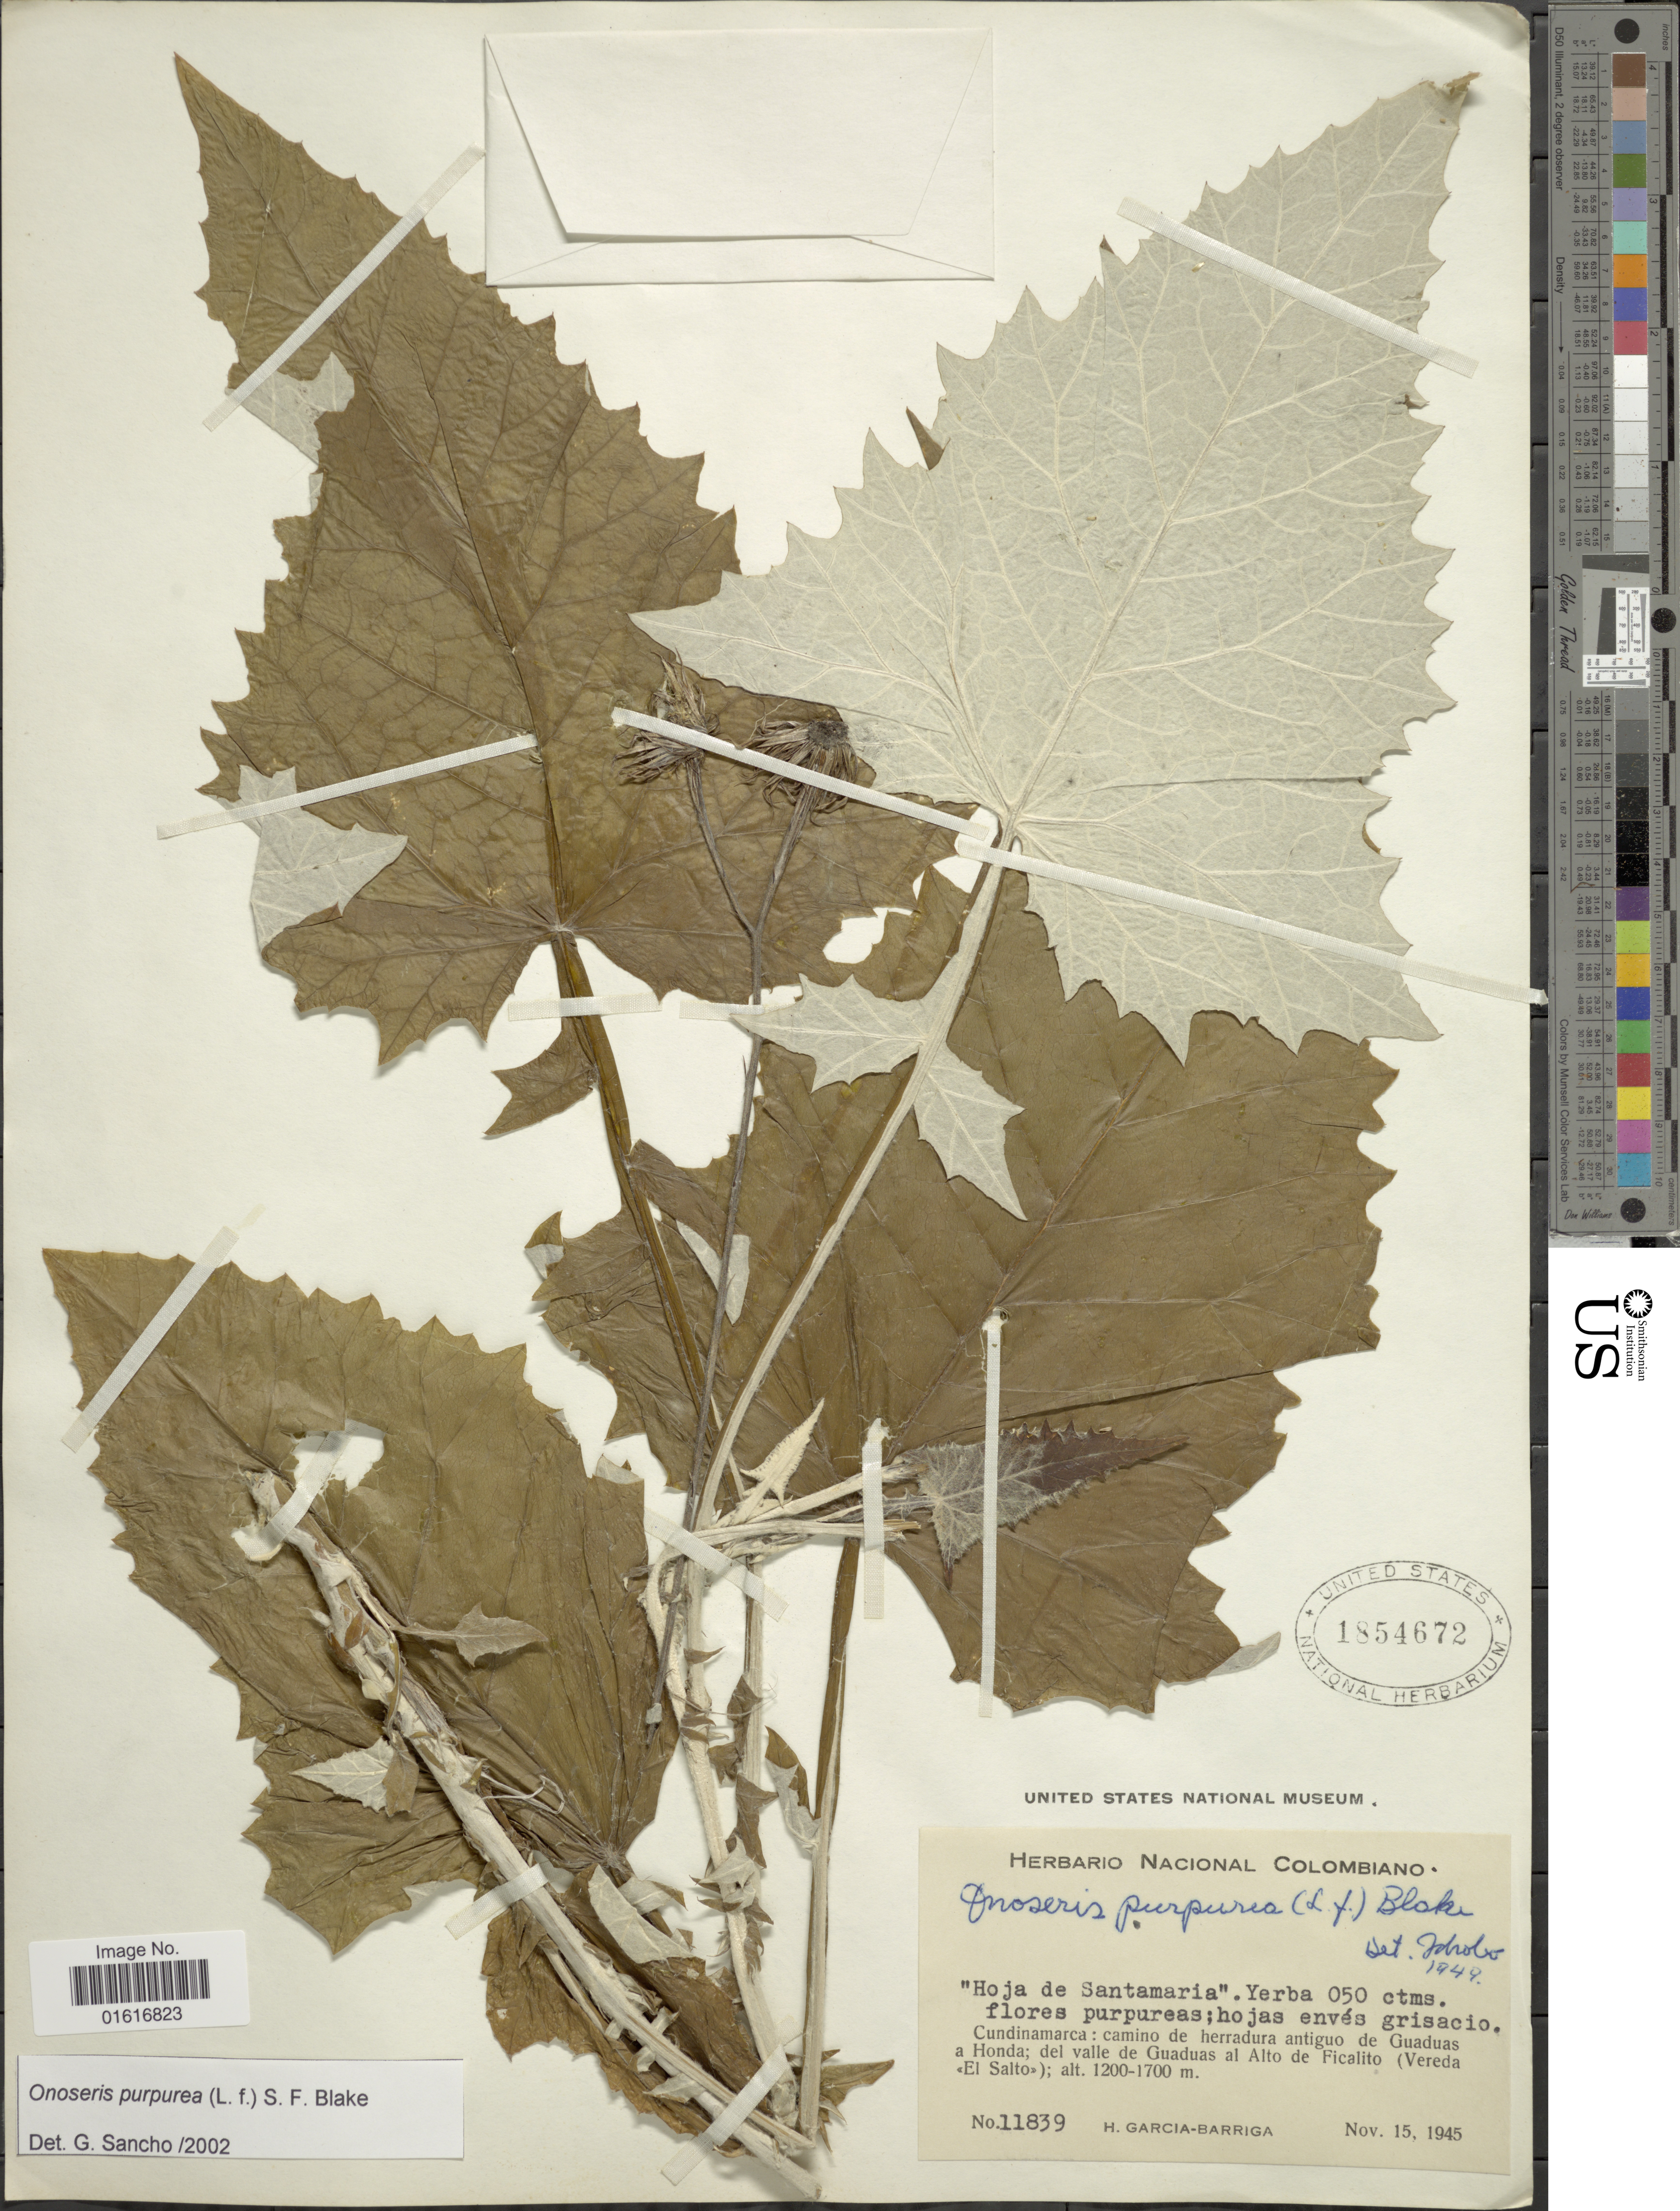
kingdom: Plantae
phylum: Tracheophyta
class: Magnoliopsida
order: Asterales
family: Asteraceae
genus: Onoseris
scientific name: Onoseris purpurea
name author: (L. f.) S.F. Blake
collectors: H. García Barriga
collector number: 11839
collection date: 1945-11-15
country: Colombia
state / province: Cundinamarca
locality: Camino de herradura antiguo de Guaduas a Honda: del valle de Guaduas al Alto de Ficalito (Vereda El Salto)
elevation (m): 1200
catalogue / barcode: US 1854672